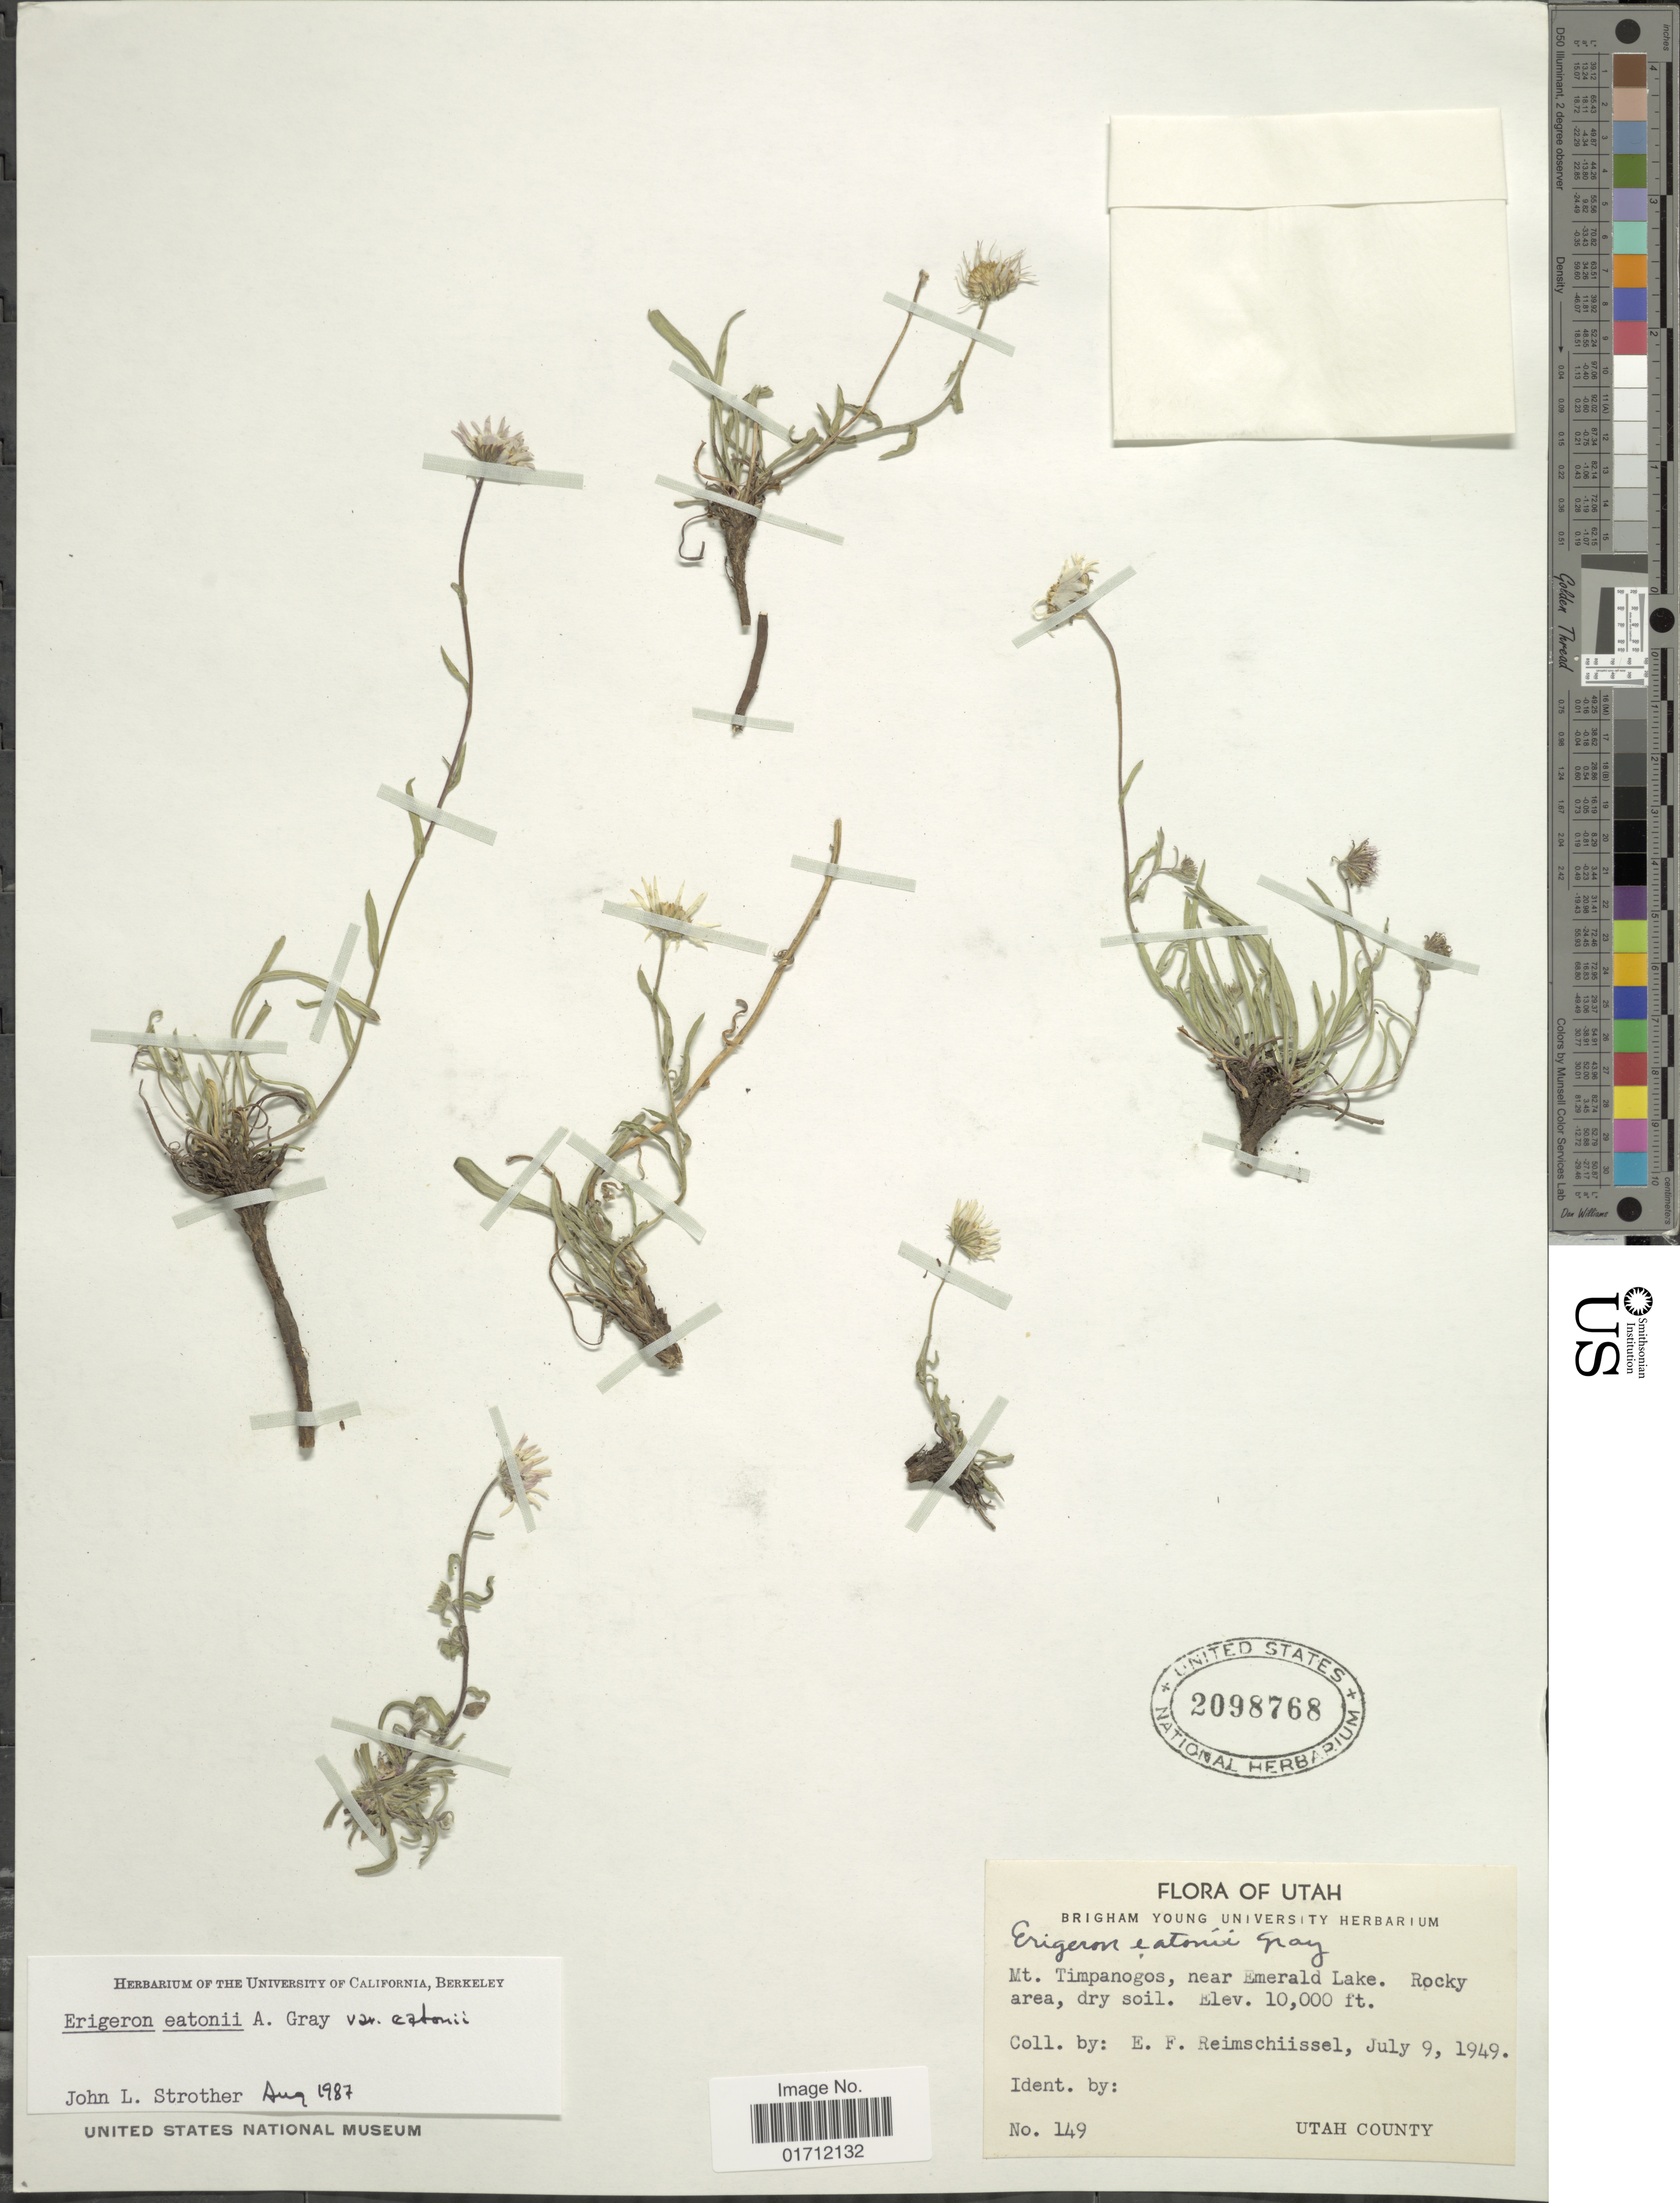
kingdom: Plantae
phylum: Tracheophyta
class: Magnoliopsida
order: Asterales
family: Asteraceae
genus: Erigeron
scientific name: Erigeron eatonii var. eatonii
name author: A. Gray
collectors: E. Reimschiissel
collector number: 149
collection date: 1949-07-09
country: United States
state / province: Utah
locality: Utah County, Mt. Timpanogos, near Emerland Lake.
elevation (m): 3048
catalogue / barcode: US 2098768